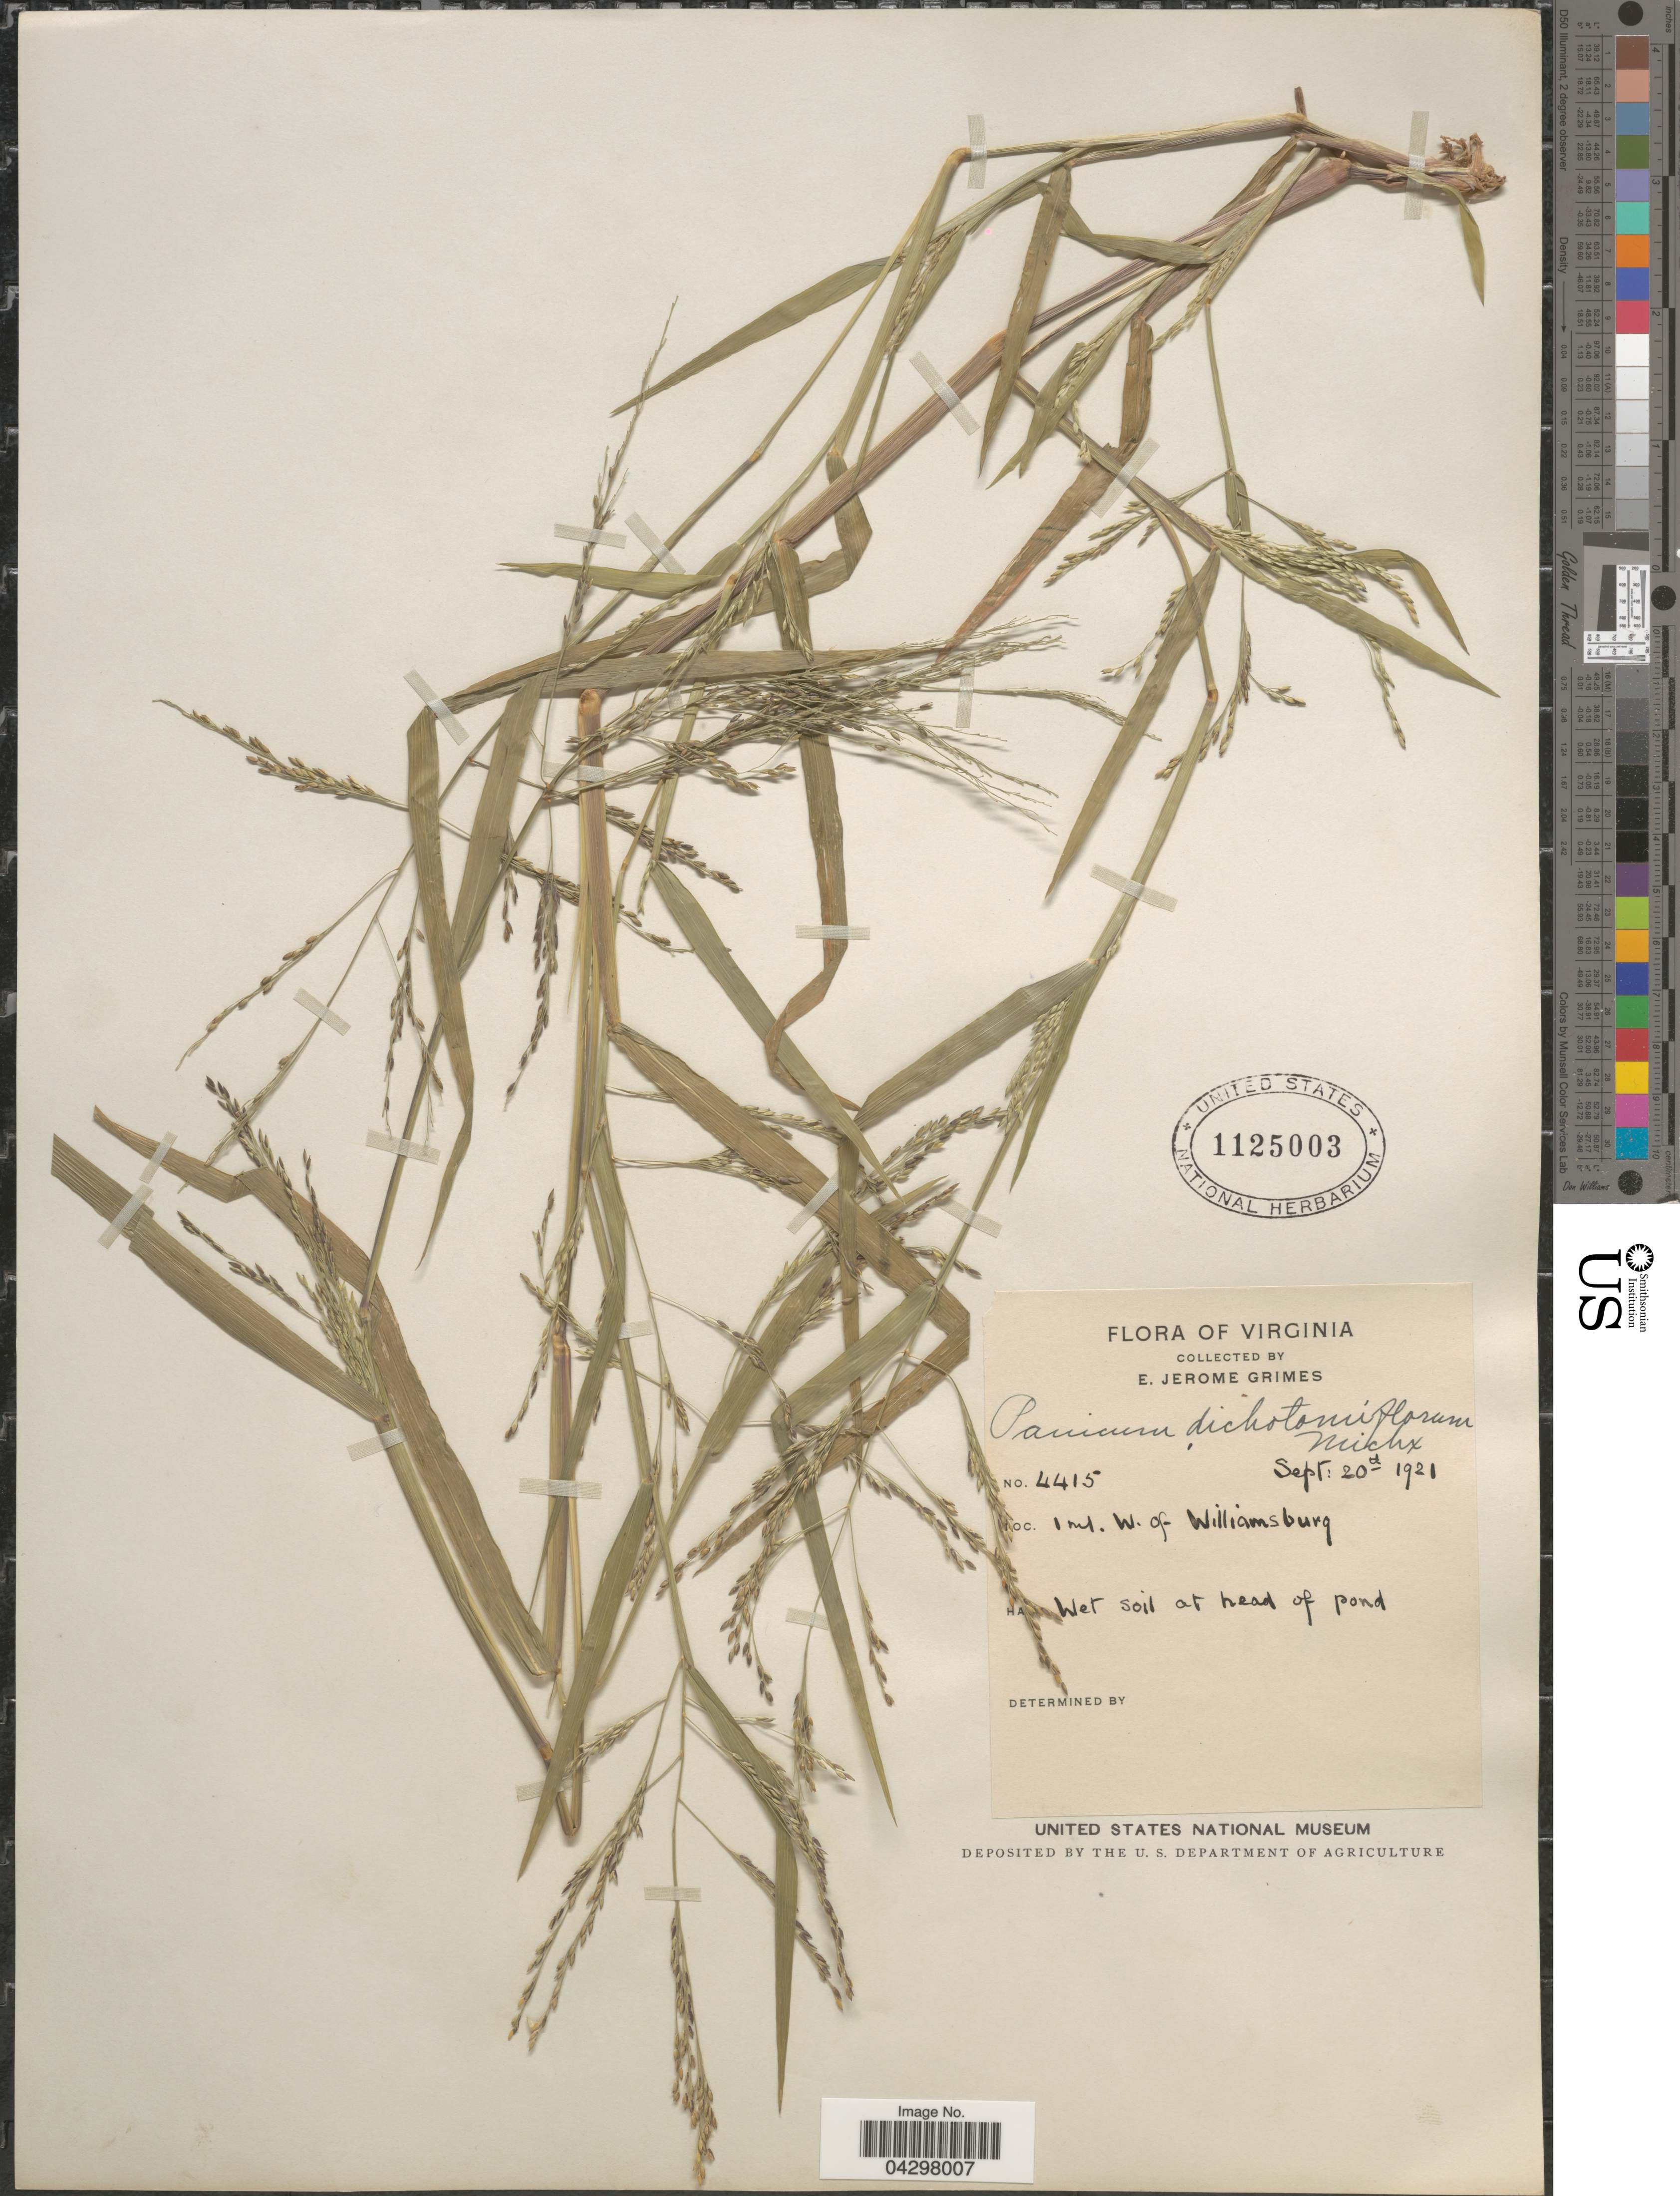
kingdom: Plantae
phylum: Tracheophyta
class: Liliopsida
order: Poales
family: Poaceae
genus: Panicum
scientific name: Panicum dichotomiflorum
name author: Michx.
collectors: E. J. Grimes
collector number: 4415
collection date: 1921-09-20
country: United States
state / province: Virginia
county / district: City of Williamsburg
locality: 1 ml. W. of Williamsburg.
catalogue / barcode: US 1125003